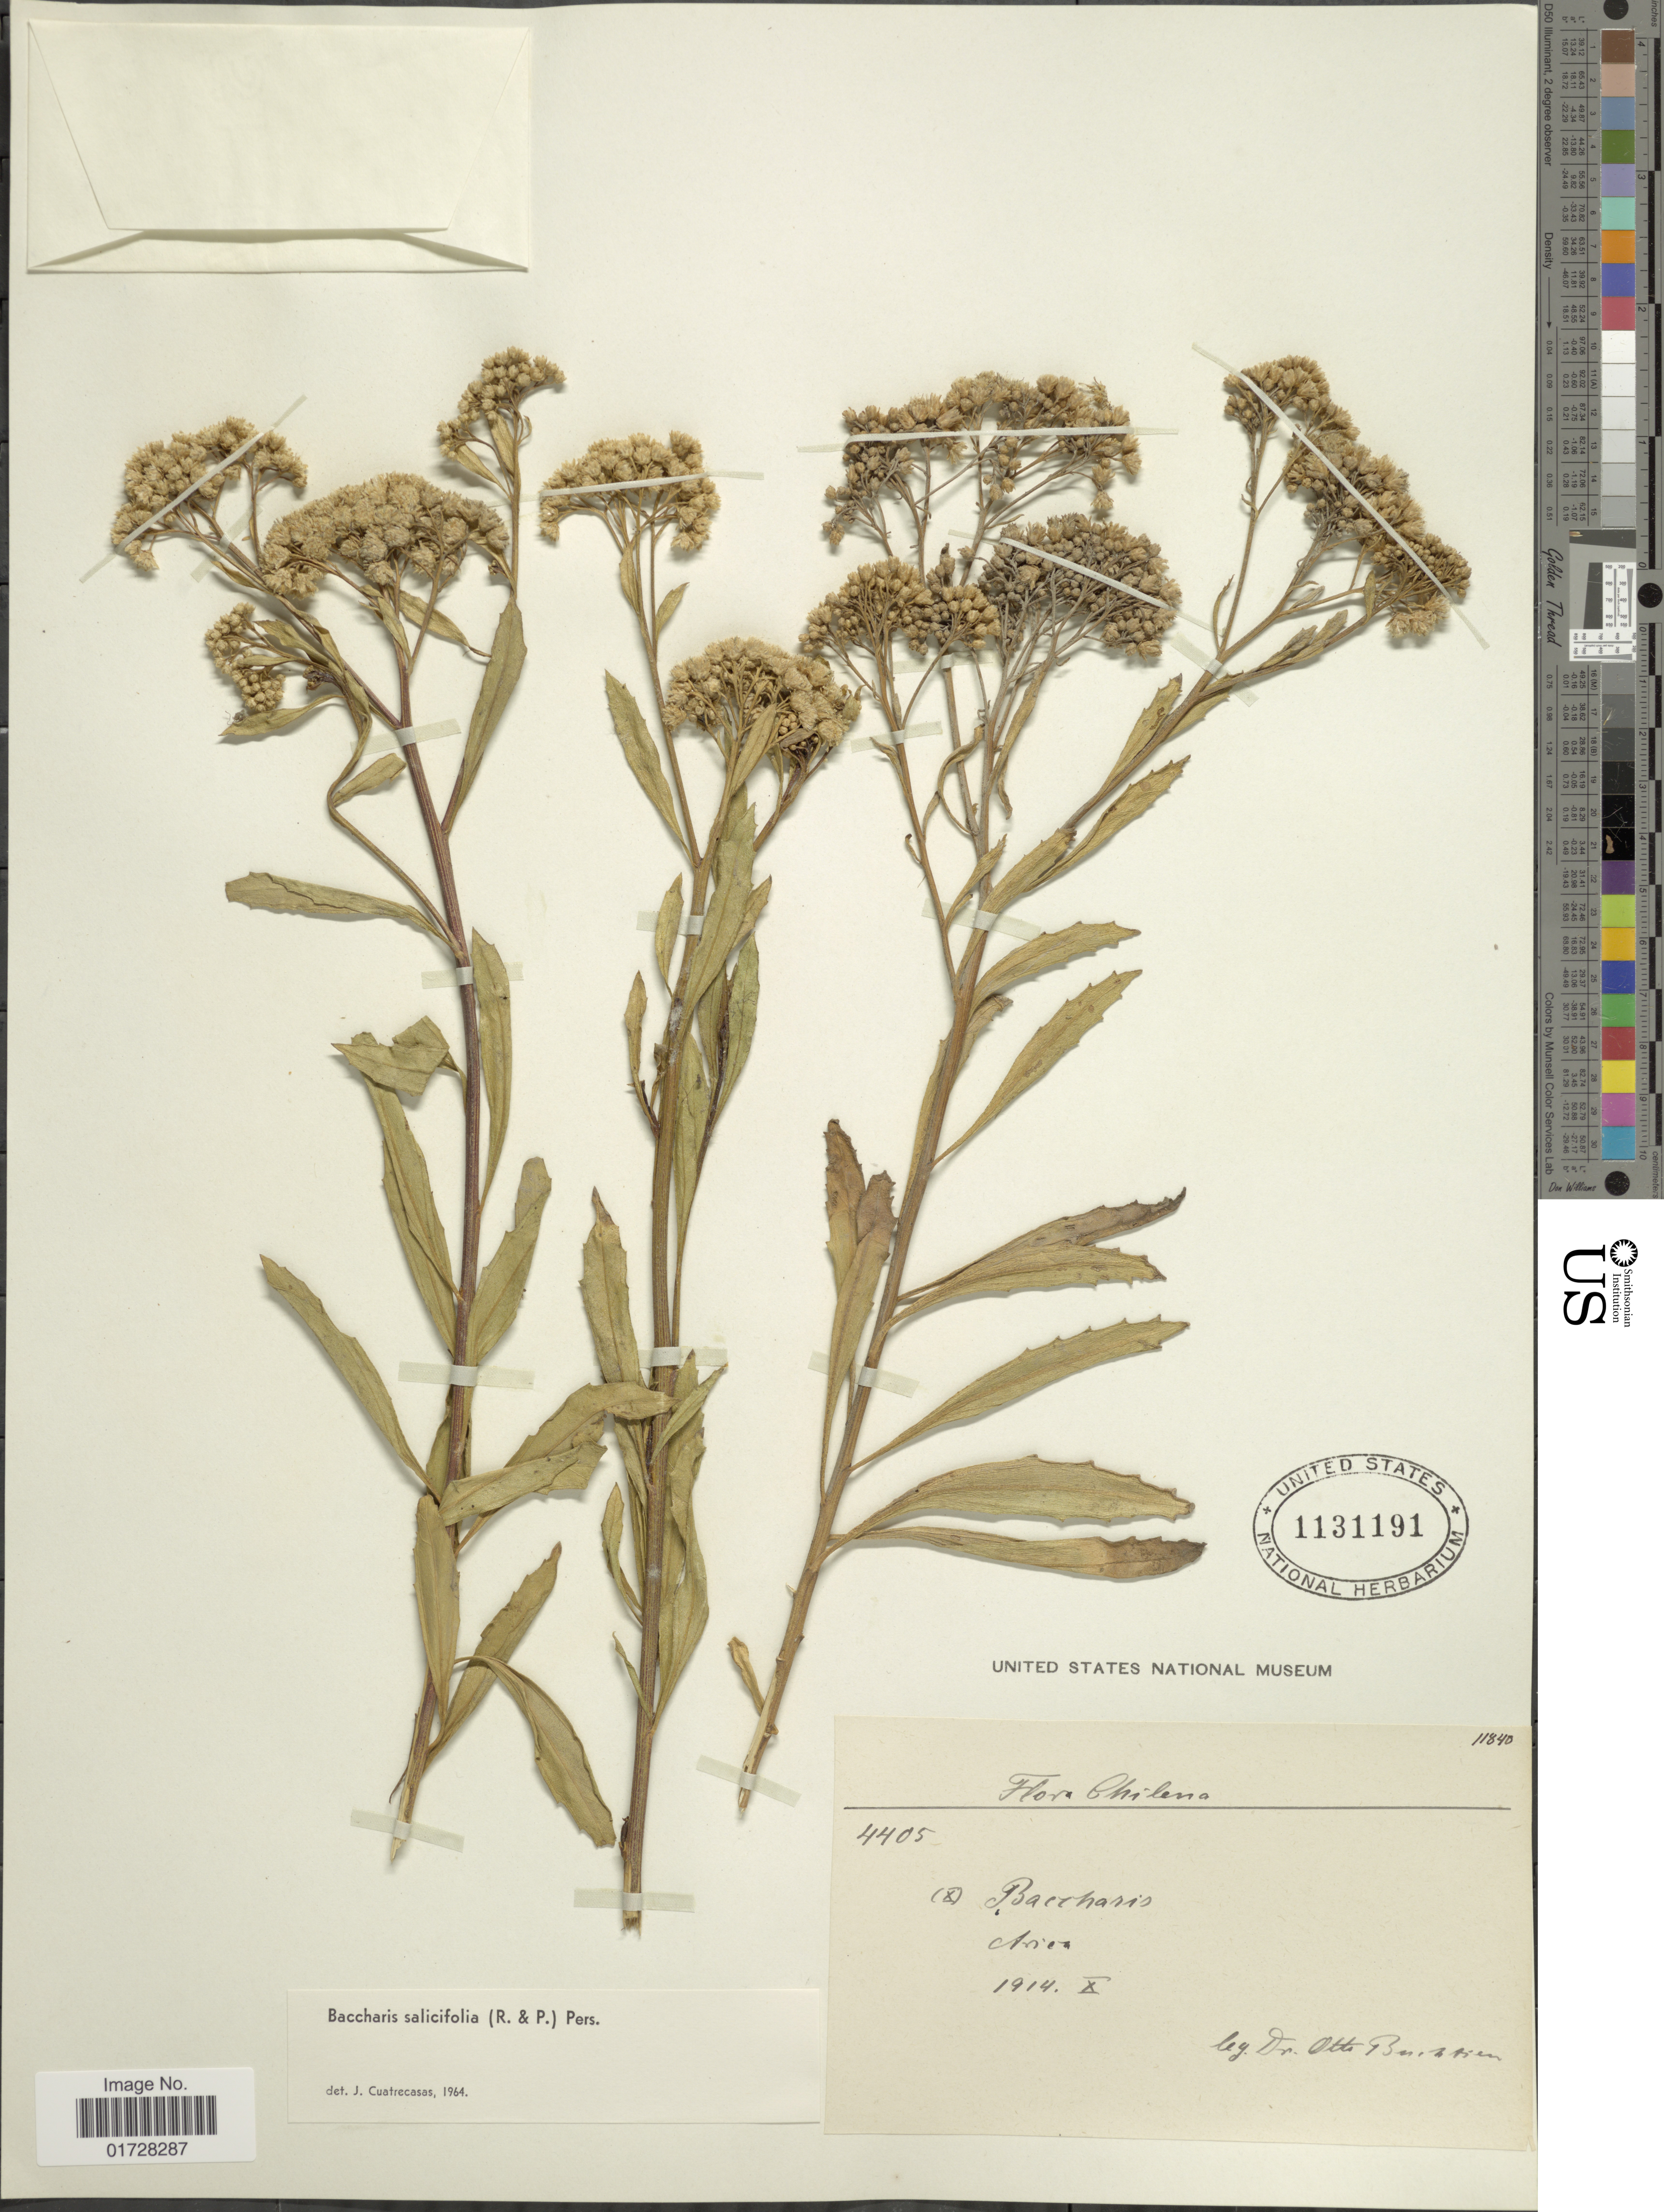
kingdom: Plantae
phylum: Tracheophyta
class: Magnoliopsida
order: Asterales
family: Asteraceae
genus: Baccharis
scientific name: Baccharis salicifolia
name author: (Ruiz & Pav.) Pers.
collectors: O. Buchtien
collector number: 4405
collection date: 1914-10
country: Chile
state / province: Arica y Parinacota (XV)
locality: Arica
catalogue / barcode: US 1131191